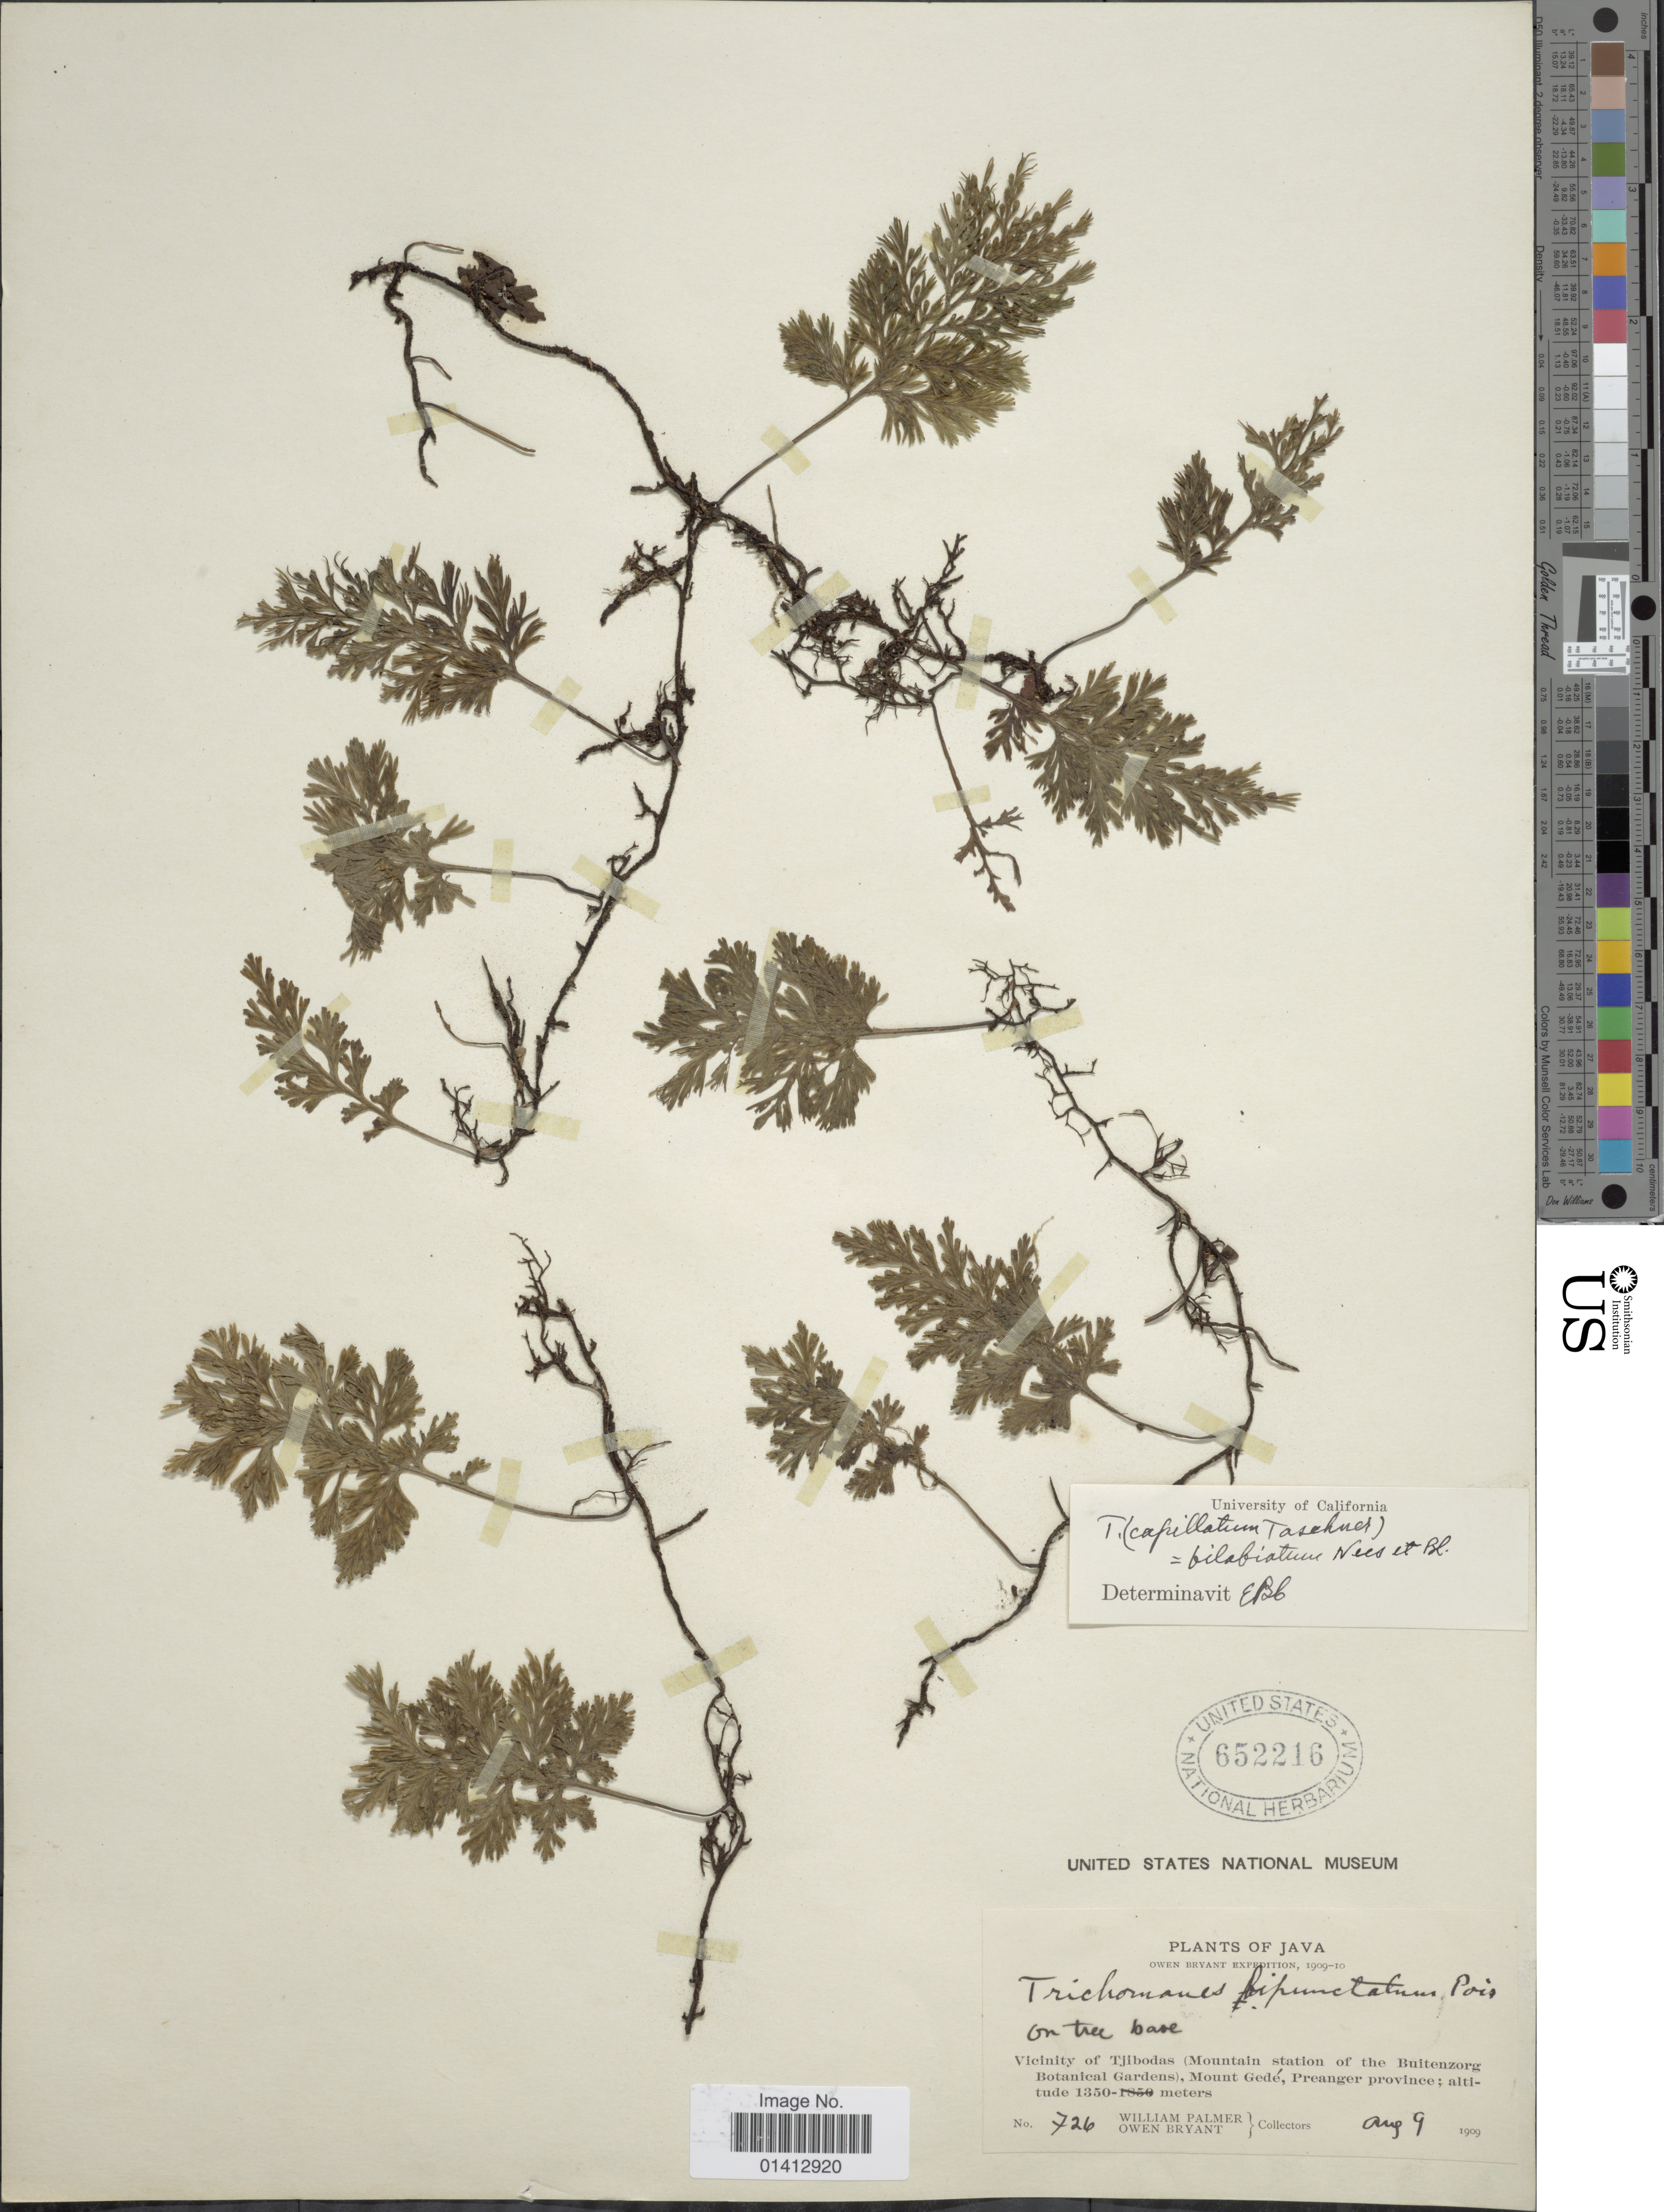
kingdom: Plantae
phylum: Tracheophyta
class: Polypodiopsida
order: Hymenophyllales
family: Hymenophyllaceae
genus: Crepidomanes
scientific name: Crepidomanes bilabiatum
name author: (Nees ex Blume) Copel.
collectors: W. Palmer & O. Bryant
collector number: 726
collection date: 1909-08-09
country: Indonesia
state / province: Java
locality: Vicinity of Tjibodas (Mountain station of the Buitenzorg Botanical Gardens), Mount Gedé, Preanger province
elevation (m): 1350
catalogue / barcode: US 652216